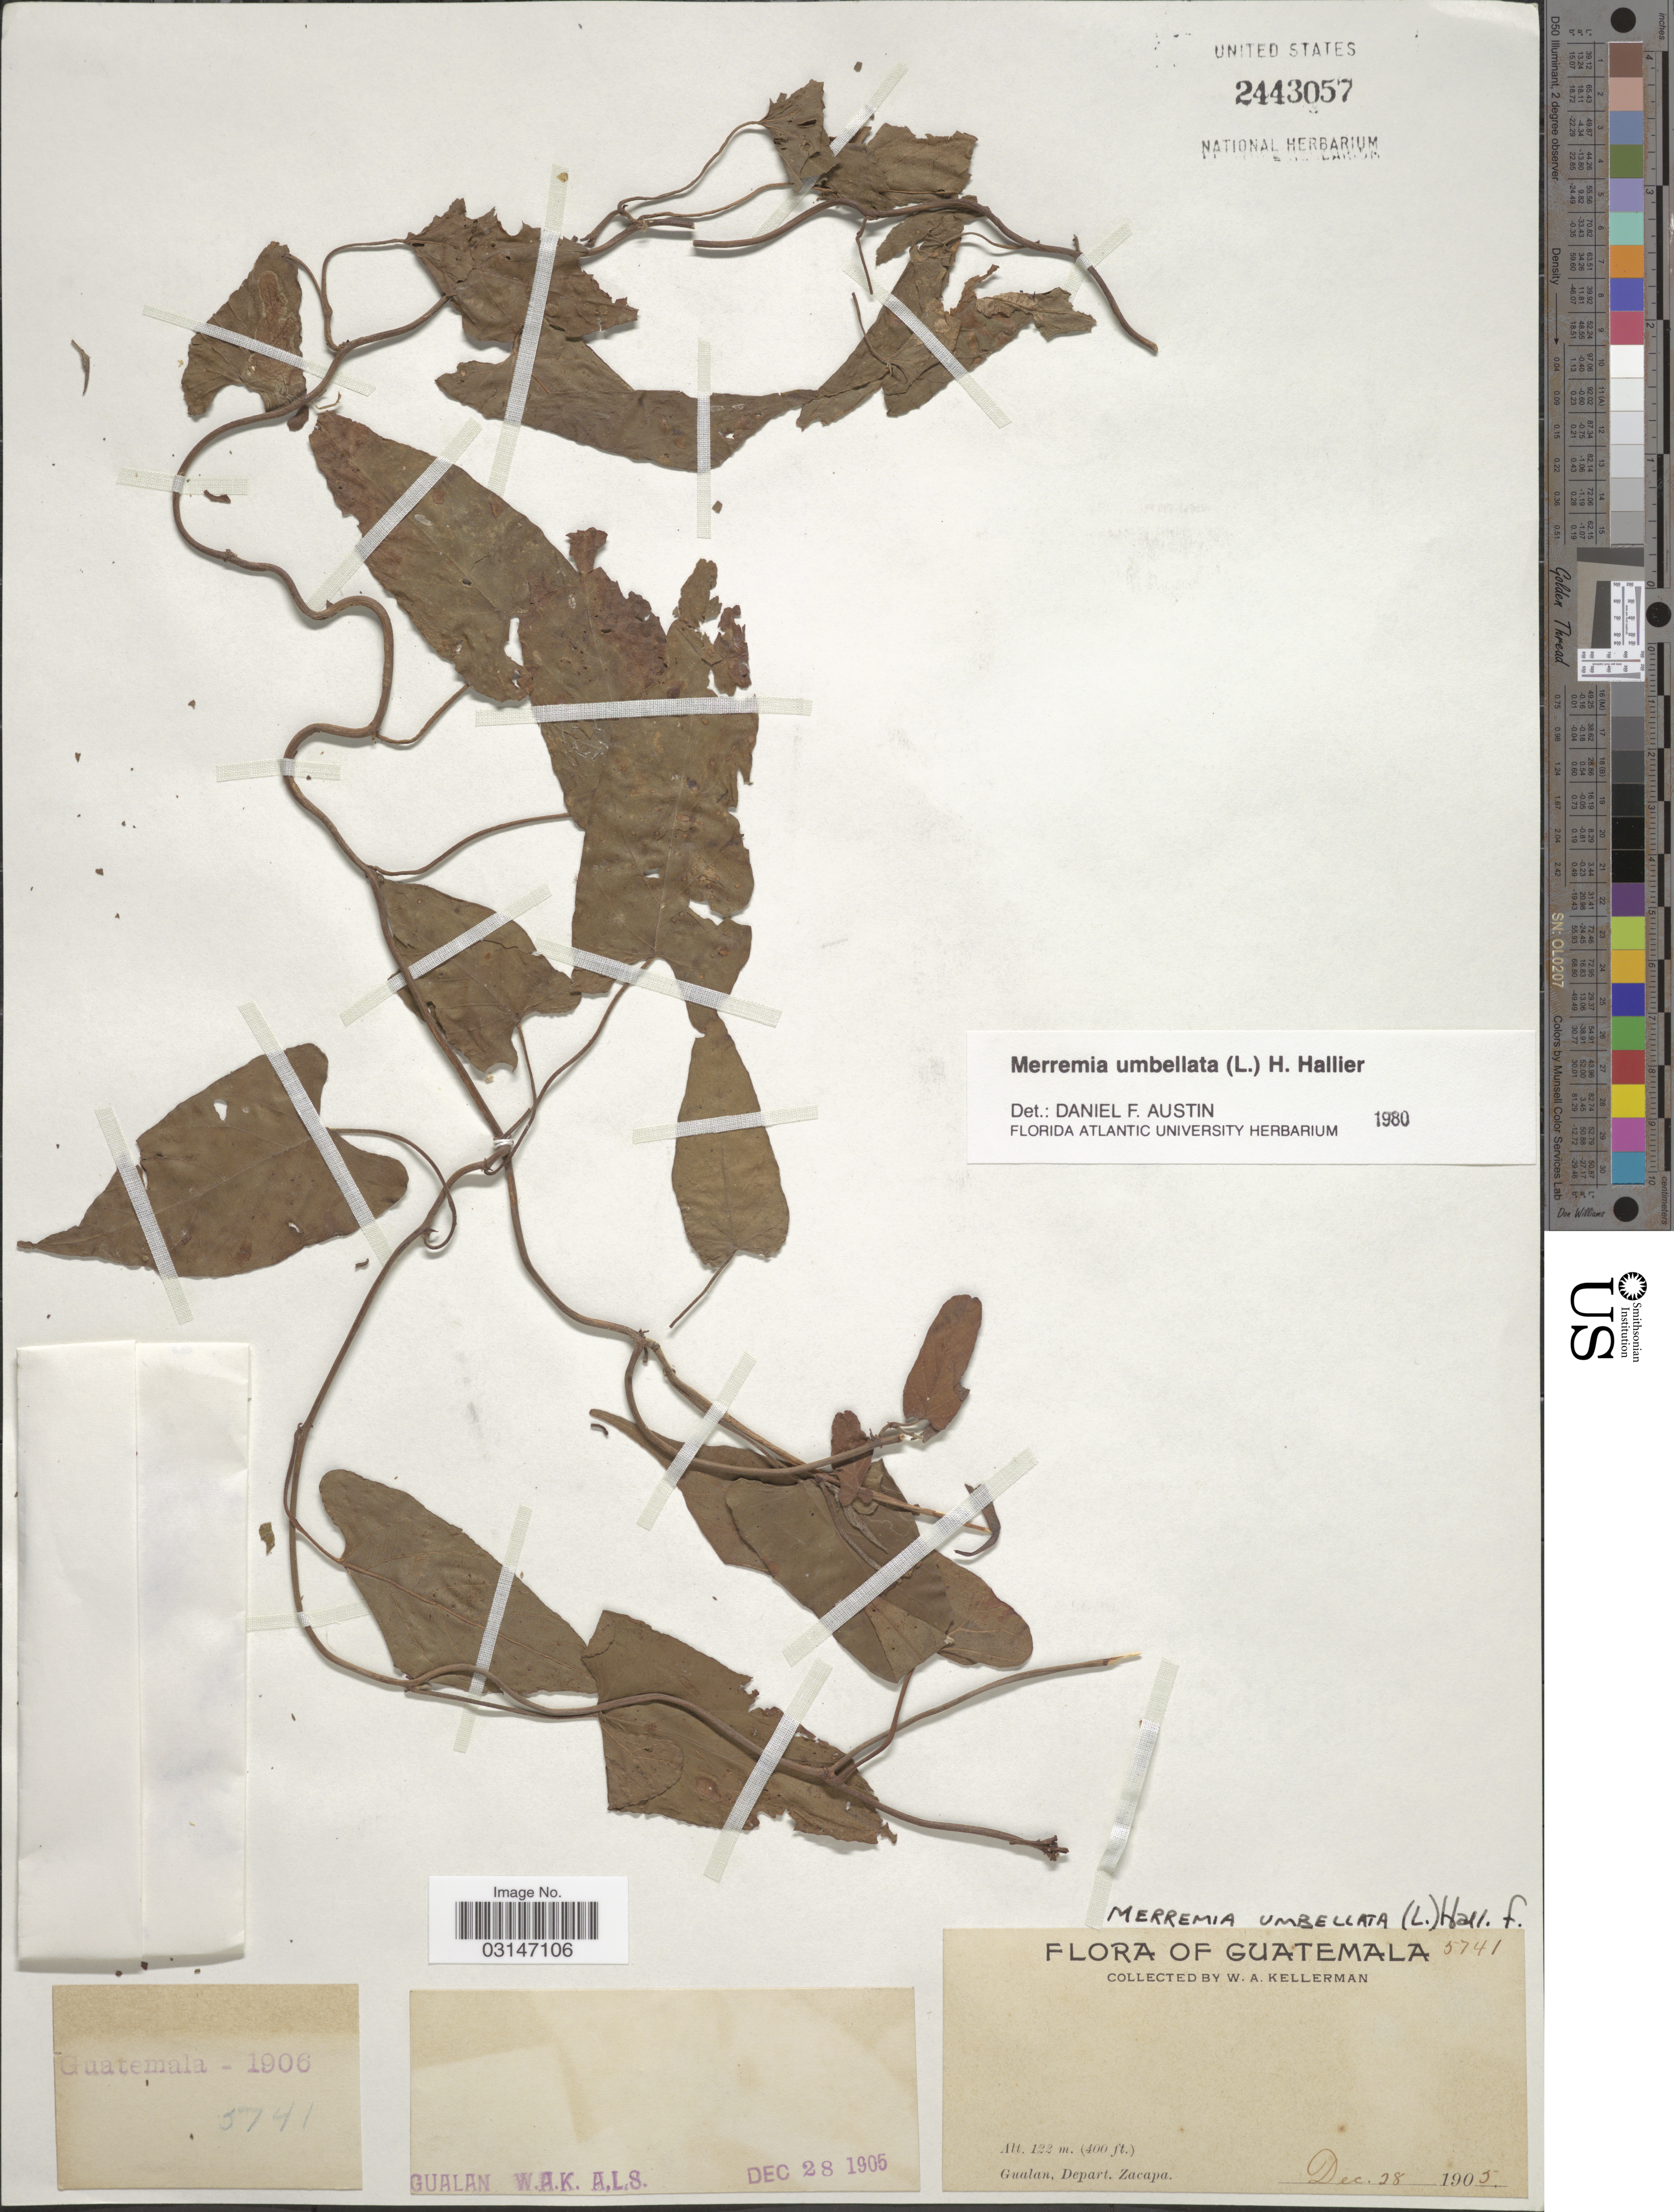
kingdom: Plantae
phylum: Tracheophyta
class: Magnoliopsida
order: Solanales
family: Convolvulaceae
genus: Camonea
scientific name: Camonea umbellata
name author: (L.) A. R. Simões & Staples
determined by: Strong, Mark T., (BOT), Smithsonian Institution - National Museum of Natural History (UNITED STATES)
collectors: W. Kellerman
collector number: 5741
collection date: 1905-12-28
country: Guatemala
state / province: Zacapa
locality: Gualan, Depart. Zacapa.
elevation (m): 122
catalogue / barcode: US 2443057